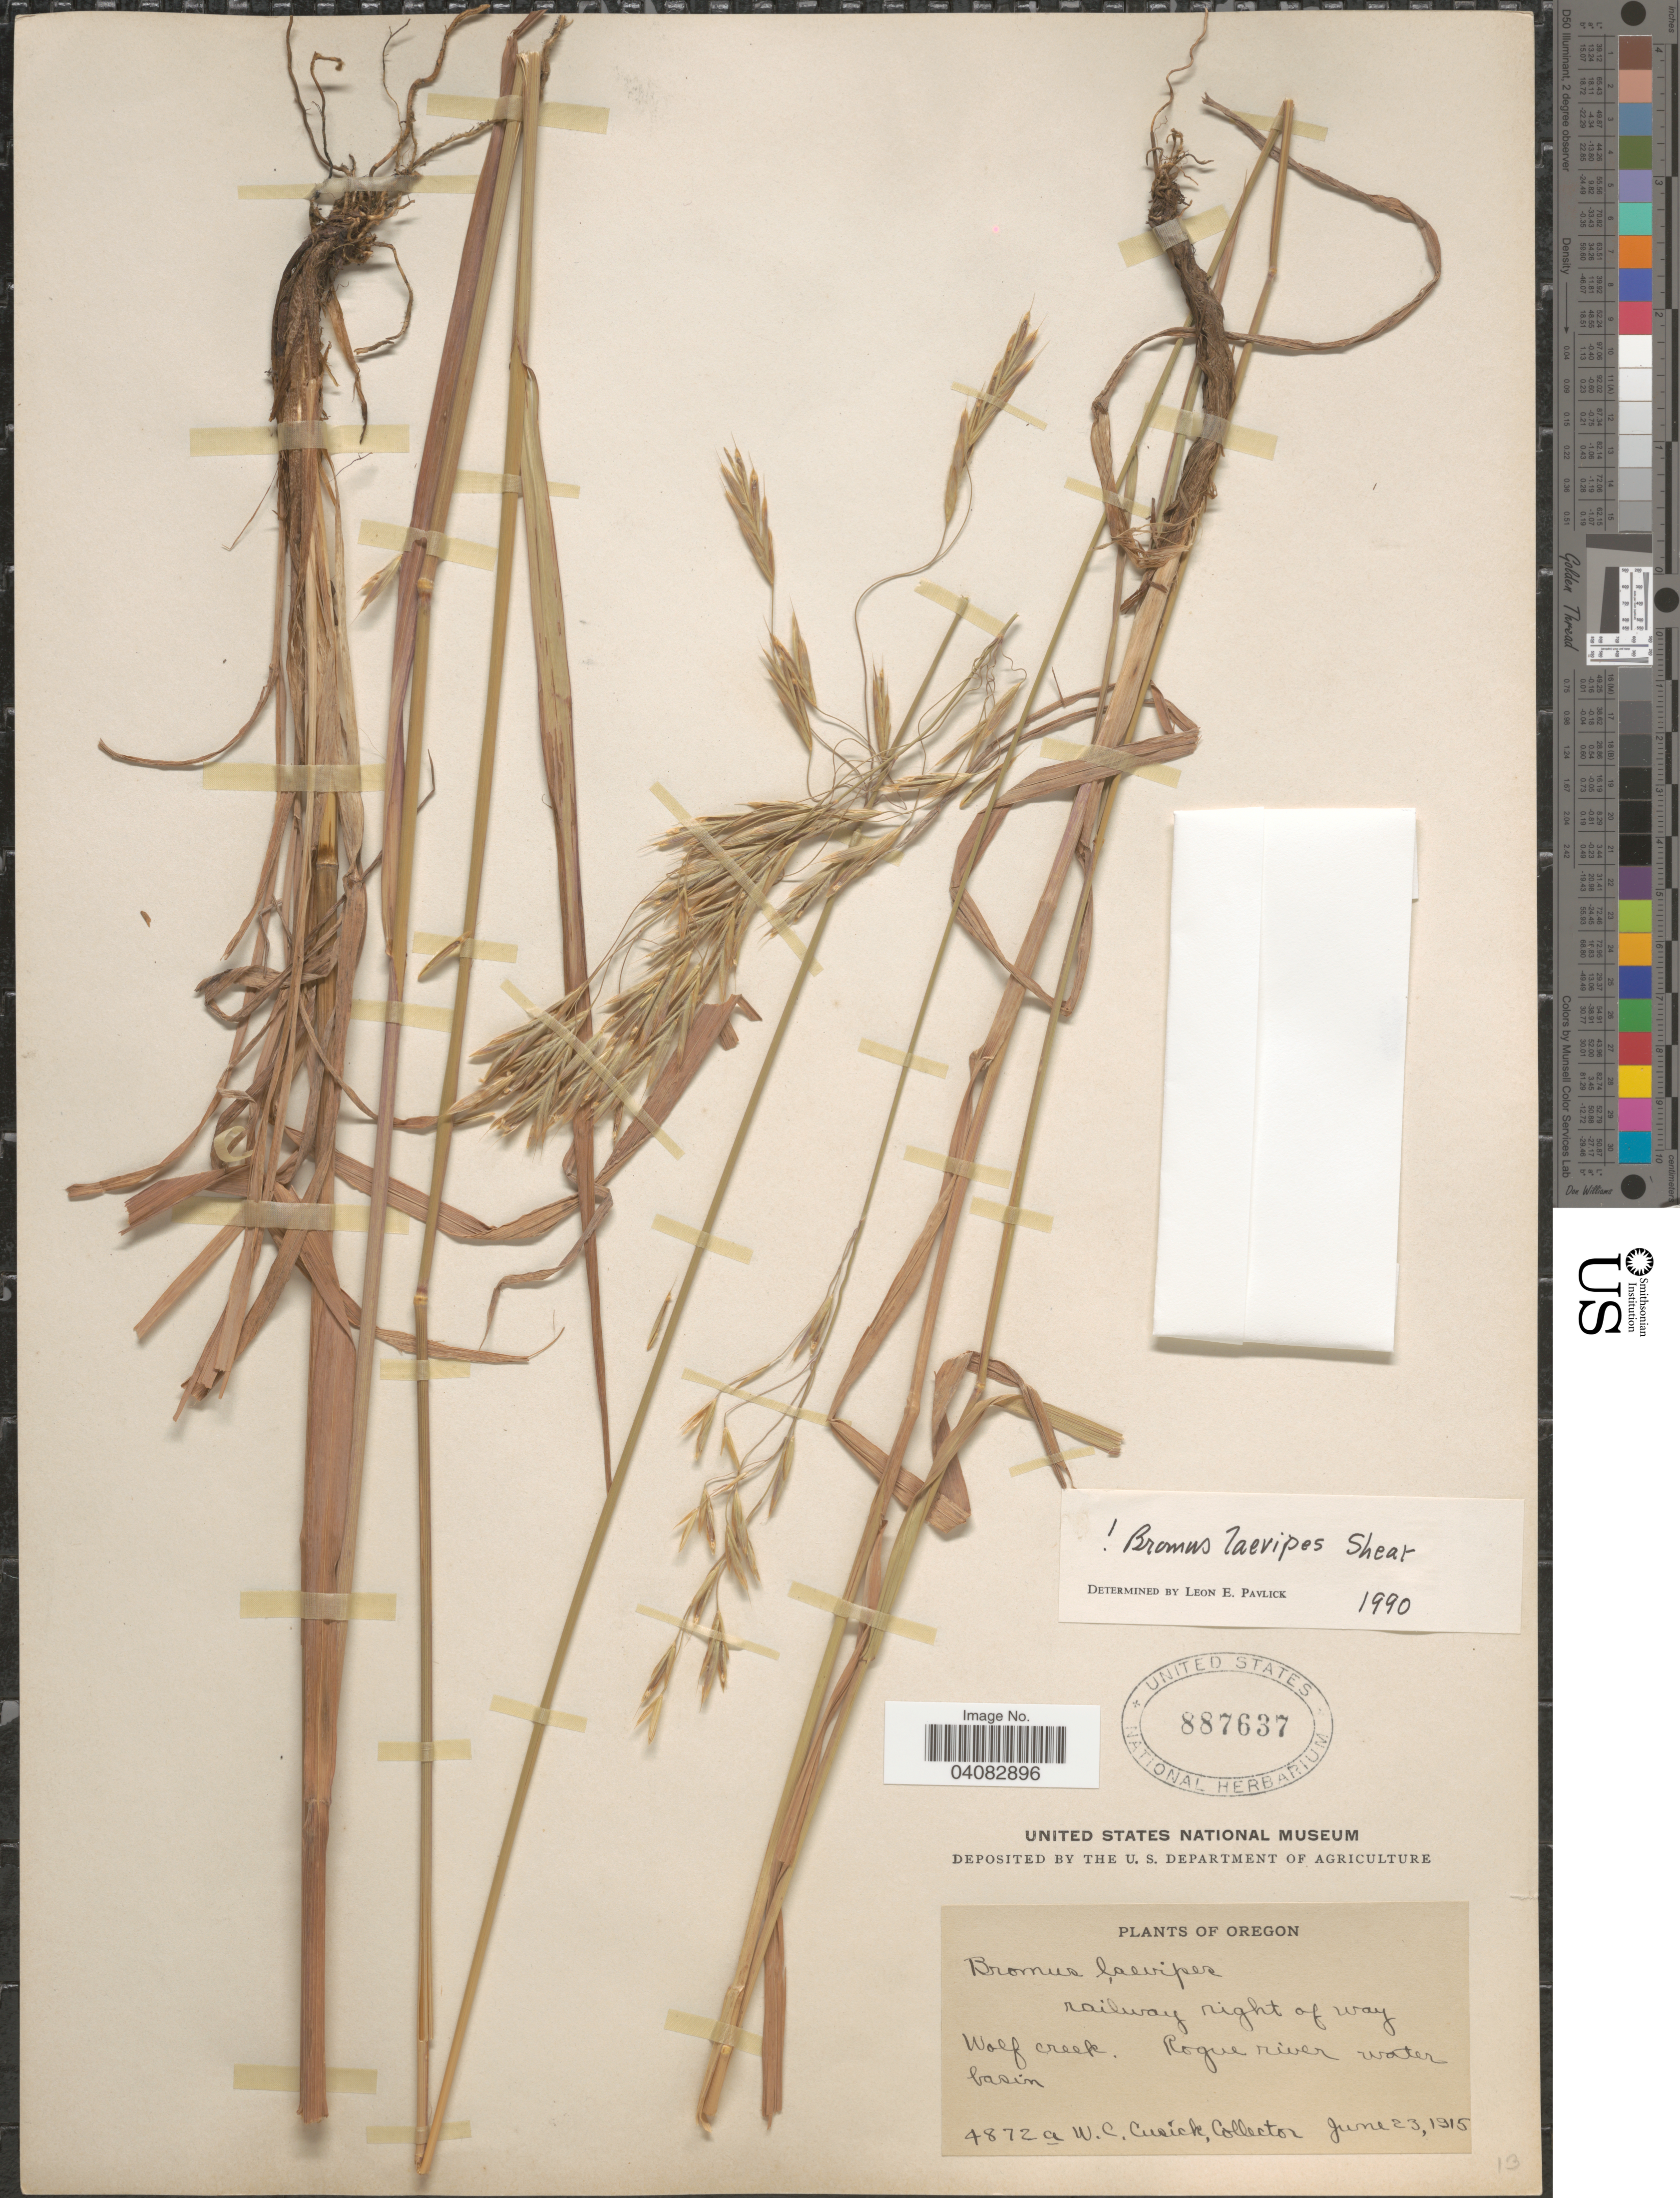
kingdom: Plantae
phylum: Tracheophyta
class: Liliopsida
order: Poales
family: Poaceae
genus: Bromus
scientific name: Bromus lanatipes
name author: (Shear) Rydb.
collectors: W. C. Cusick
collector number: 4872a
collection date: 1915-06-23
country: United States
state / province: Oregon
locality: Railway right of way Wolf creek. Rogue river water basin.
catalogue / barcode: US 887637